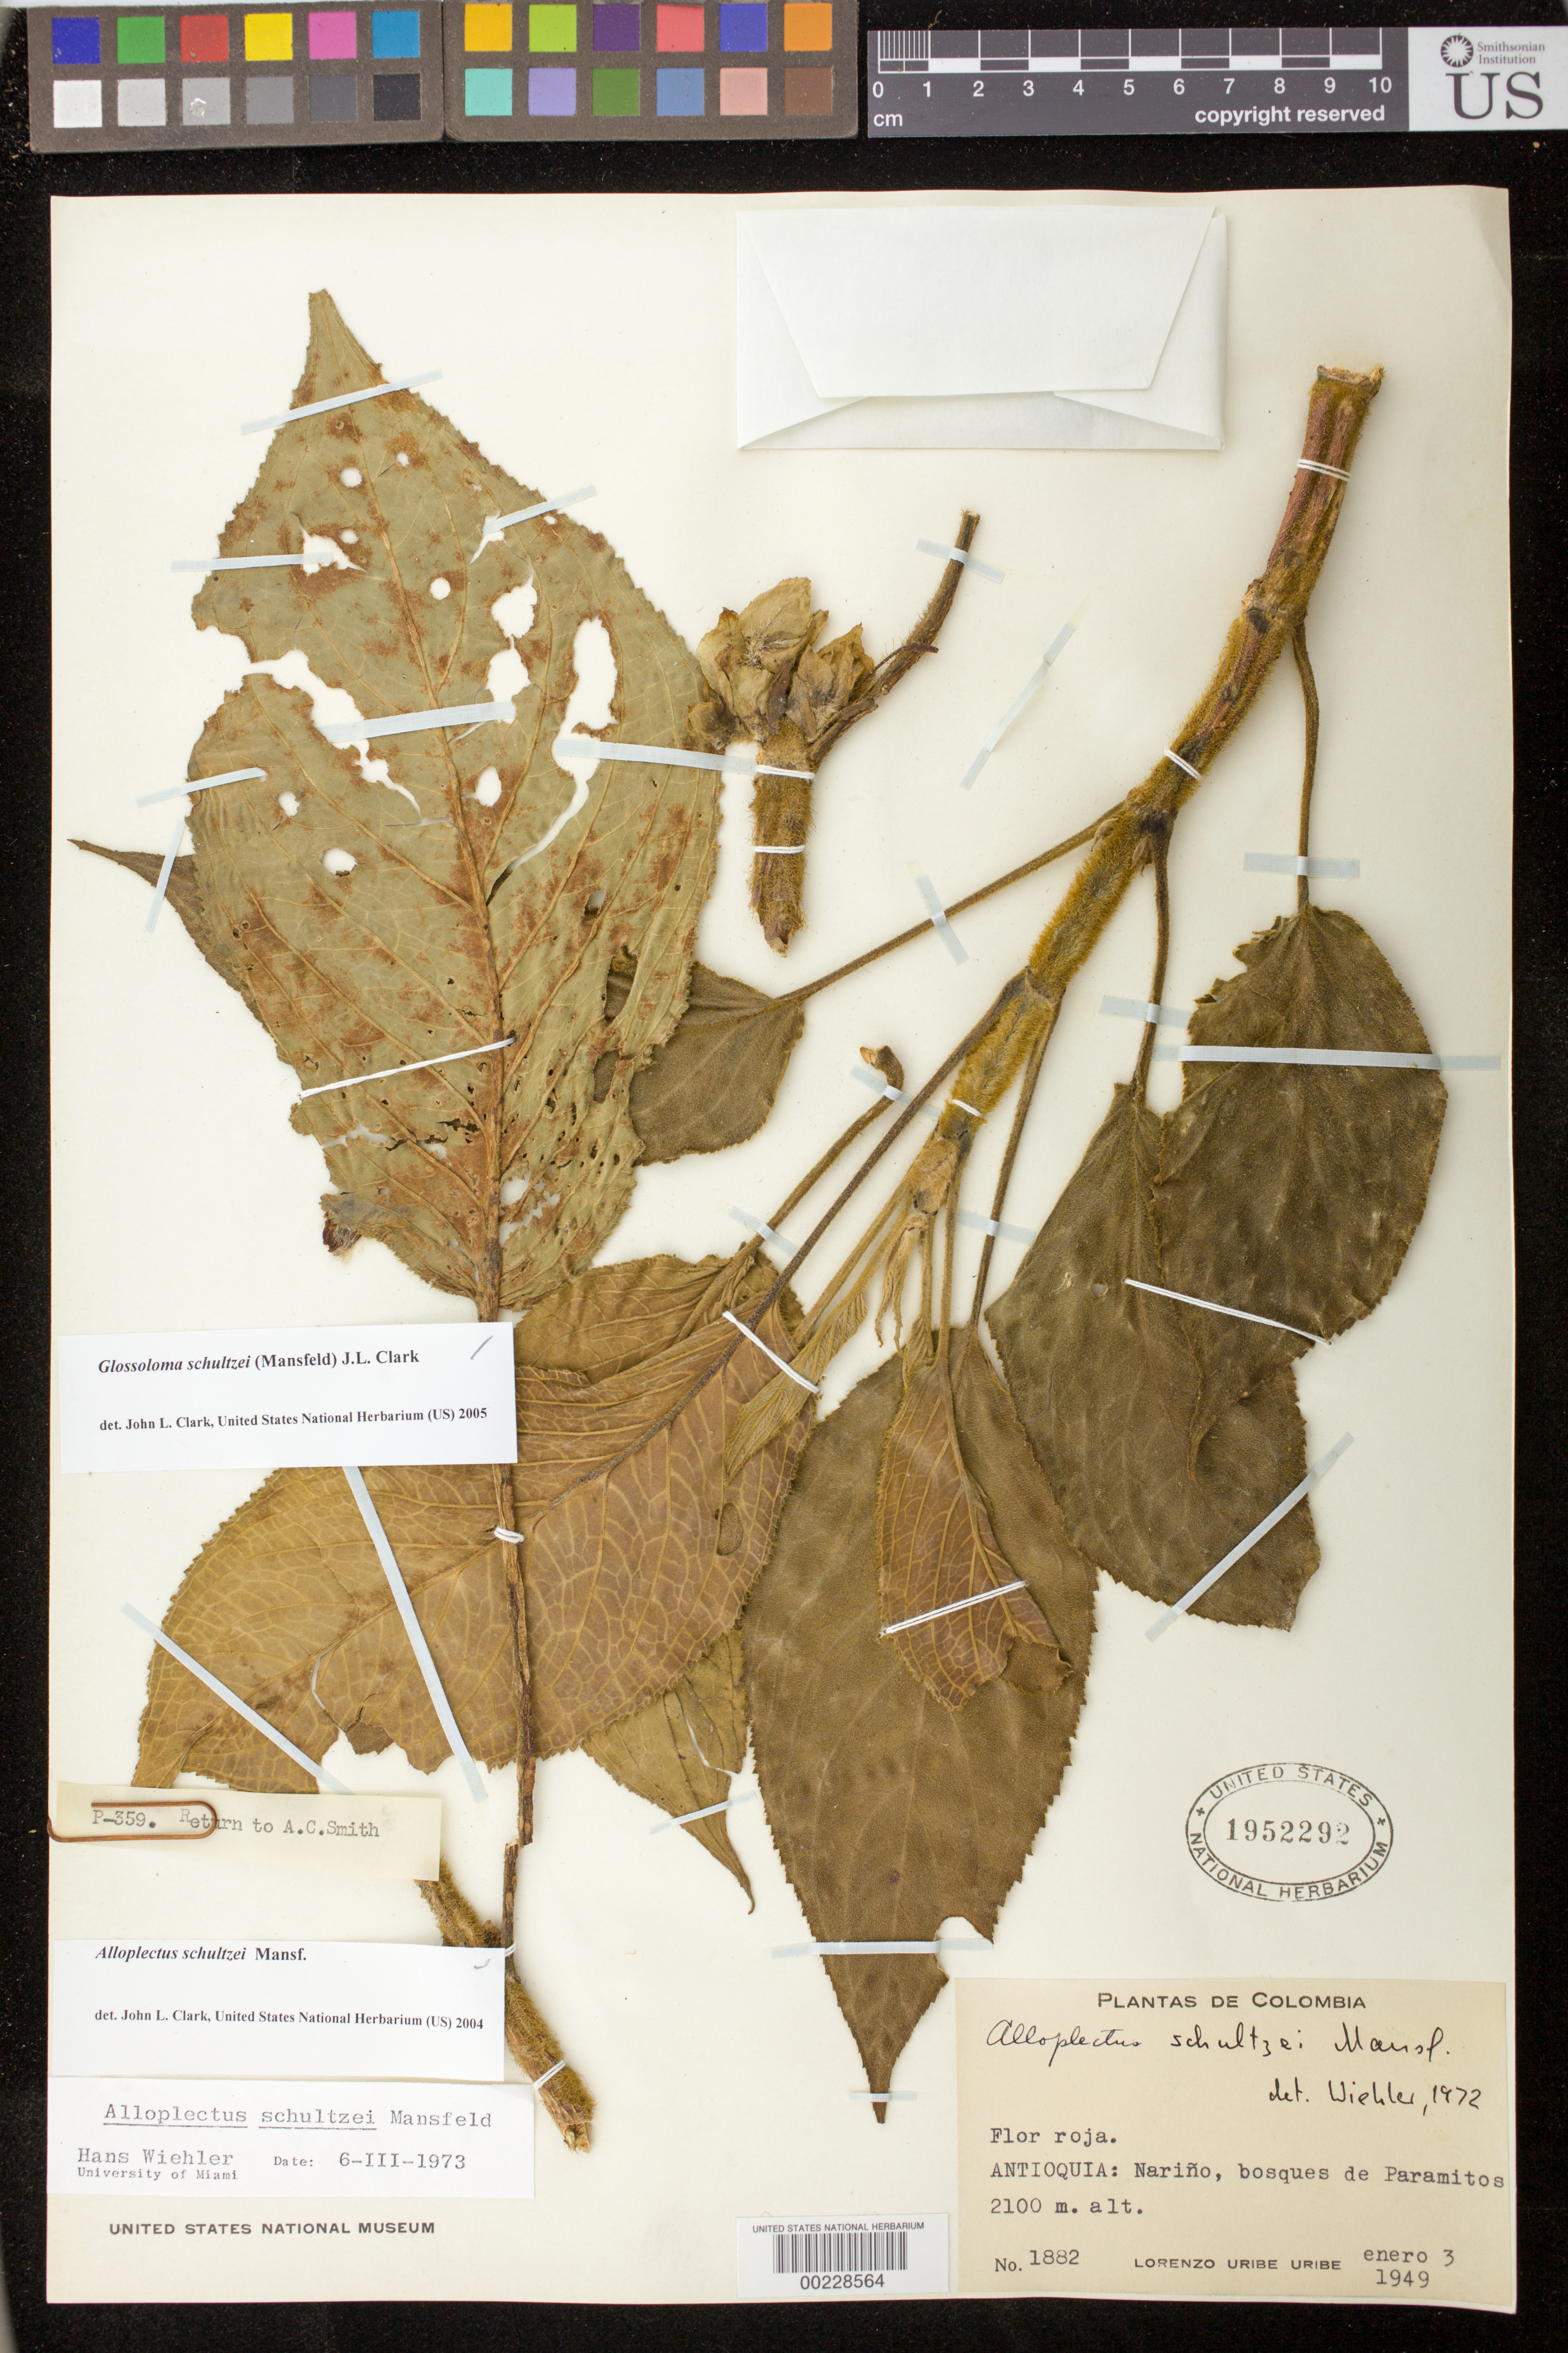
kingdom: Plantae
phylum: Tracheophyta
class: Magnoliopsida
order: Lamiales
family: Gesneriaceae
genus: Glossoloma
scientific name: Glossoloma schultzei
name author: (Mansf.) J.L. Clark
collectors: L. Uribe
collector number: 1882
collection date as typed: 03 Jan 1949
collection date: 1949-01-03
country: Colombia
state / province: Antioquia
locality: Narino, bosques de Paramitos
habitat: Forests of Paramitos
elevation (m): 2100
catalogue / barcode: US 1952292